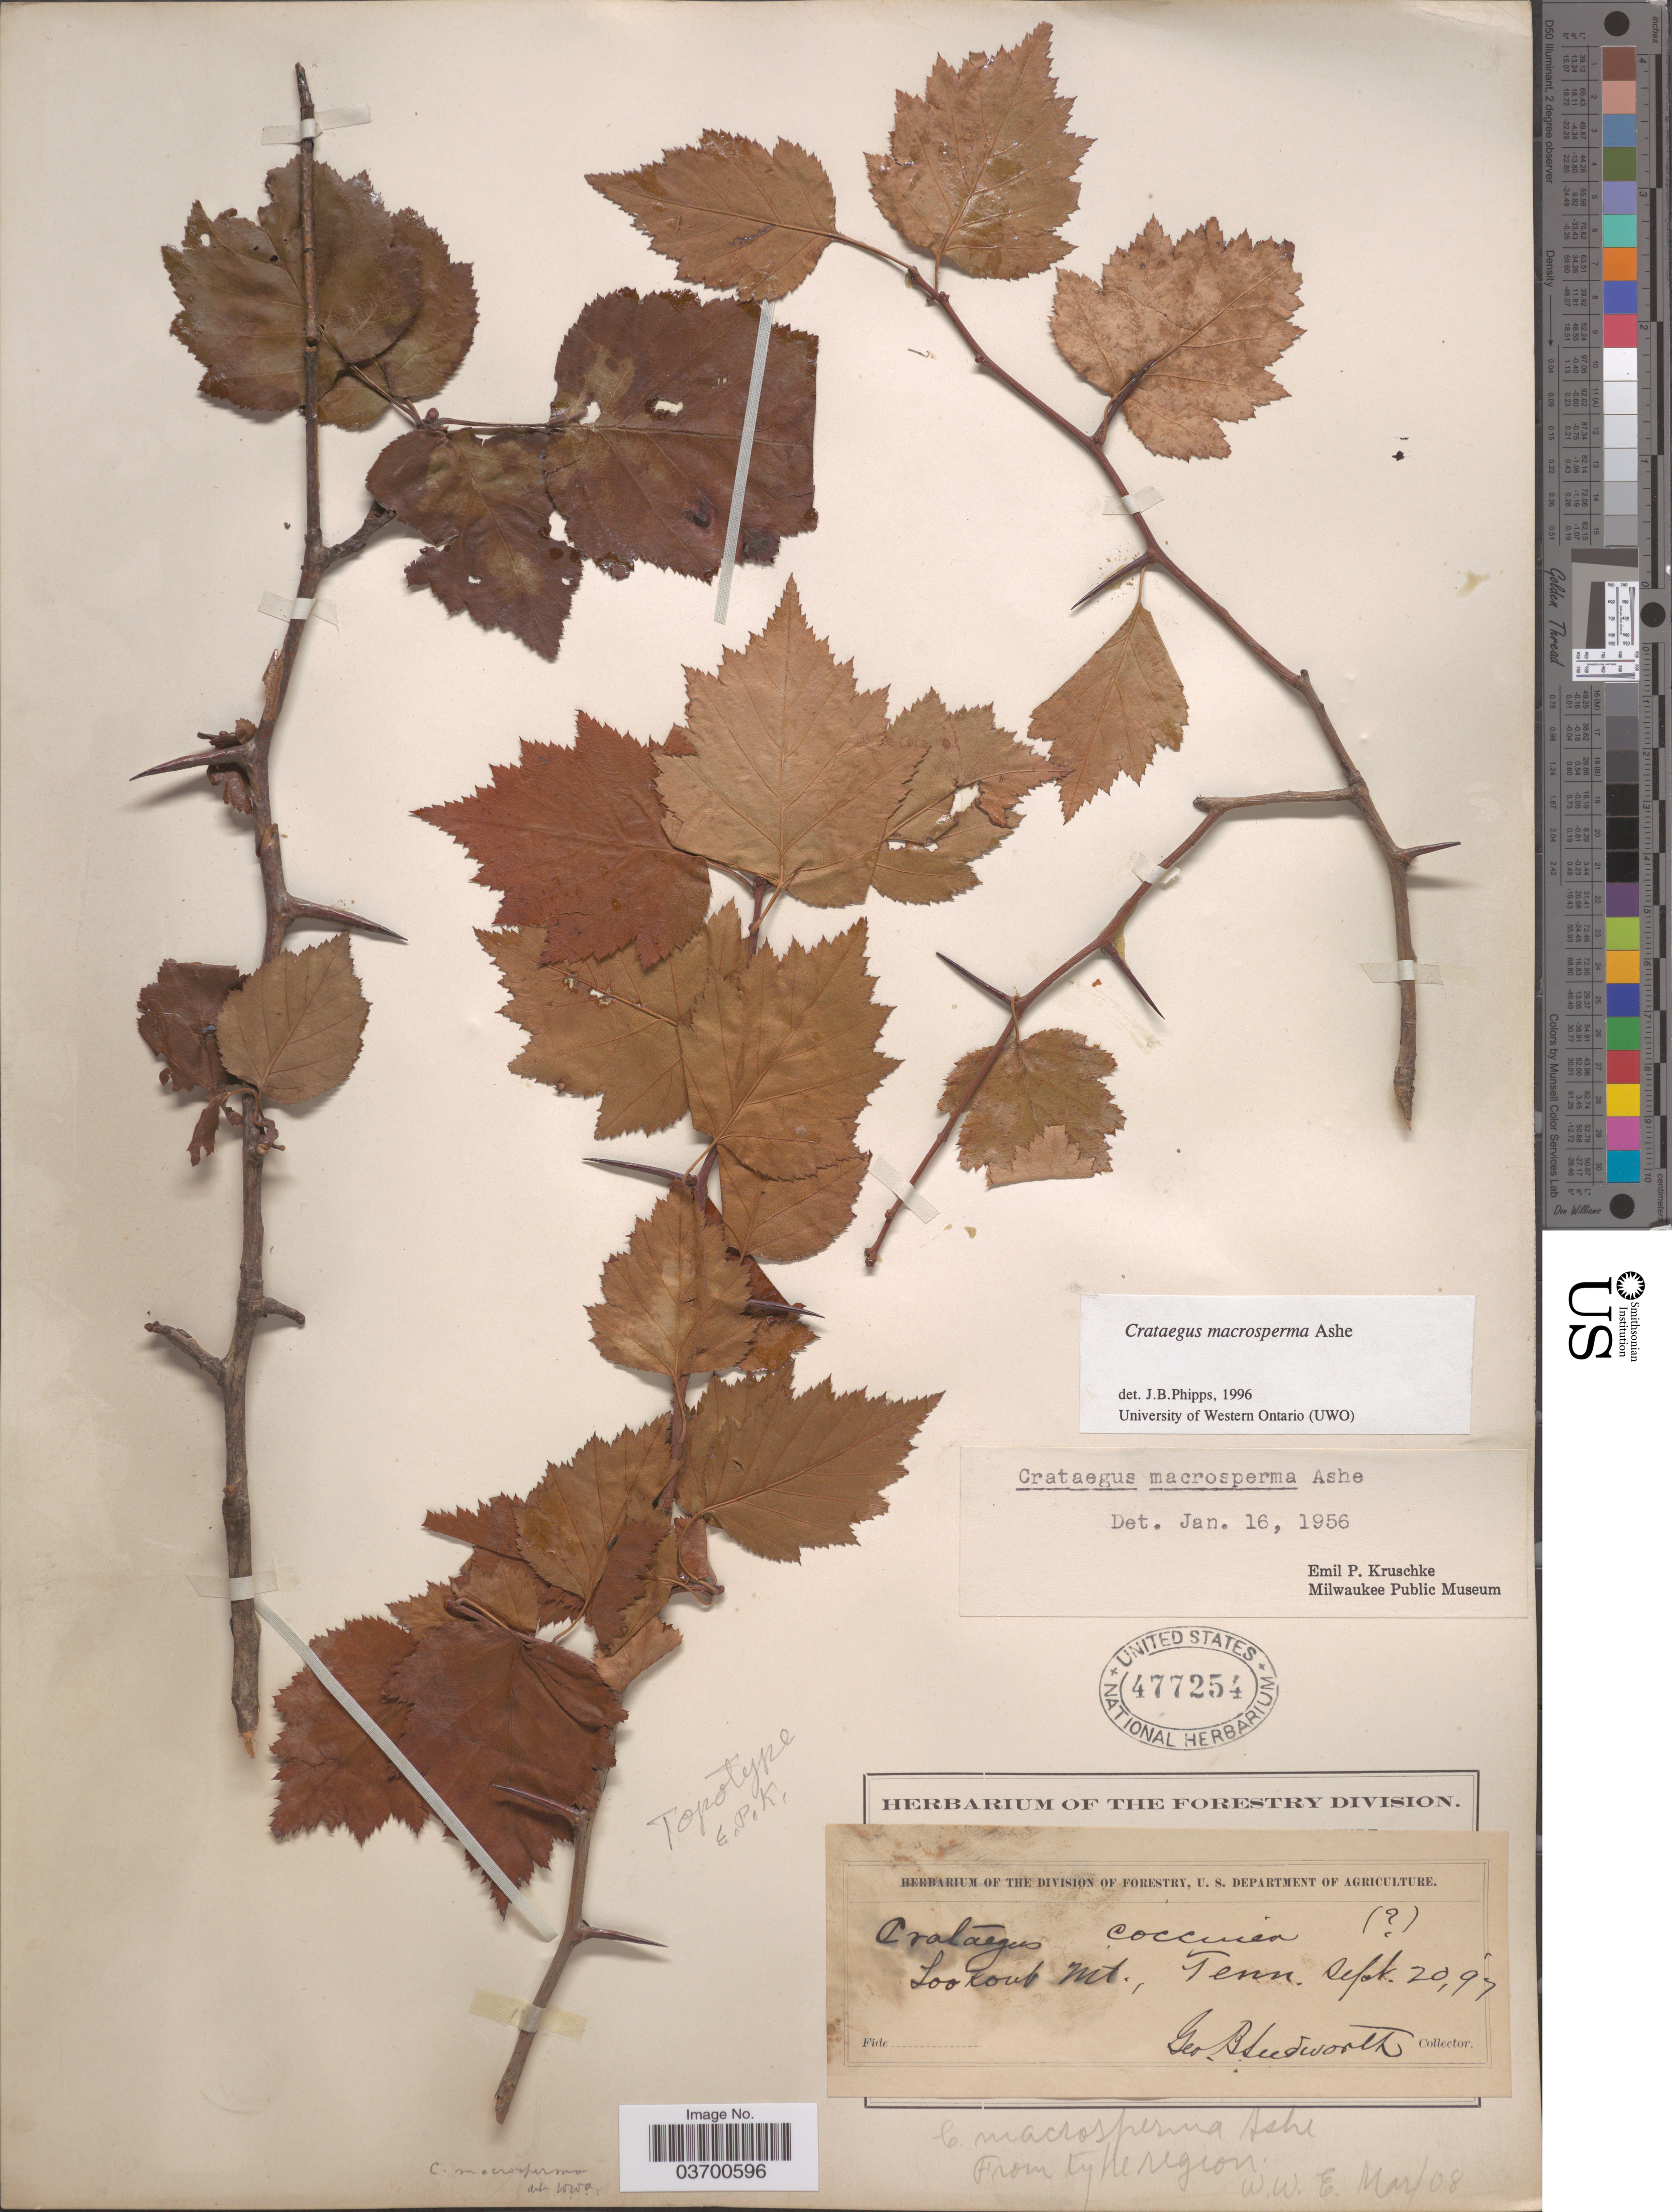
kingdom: Plantae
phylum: Tracheophyta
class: Magnoliopsida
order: Rosales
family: Rosaceae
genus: Crataegus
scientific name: Crataegus macrosperma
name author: Ashe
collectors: G. B. Sudworth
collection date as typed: Transcribed d/m/y: 20/9/97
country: United States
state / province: Tennessee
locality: Lookout Mt.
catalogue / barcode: US 477254